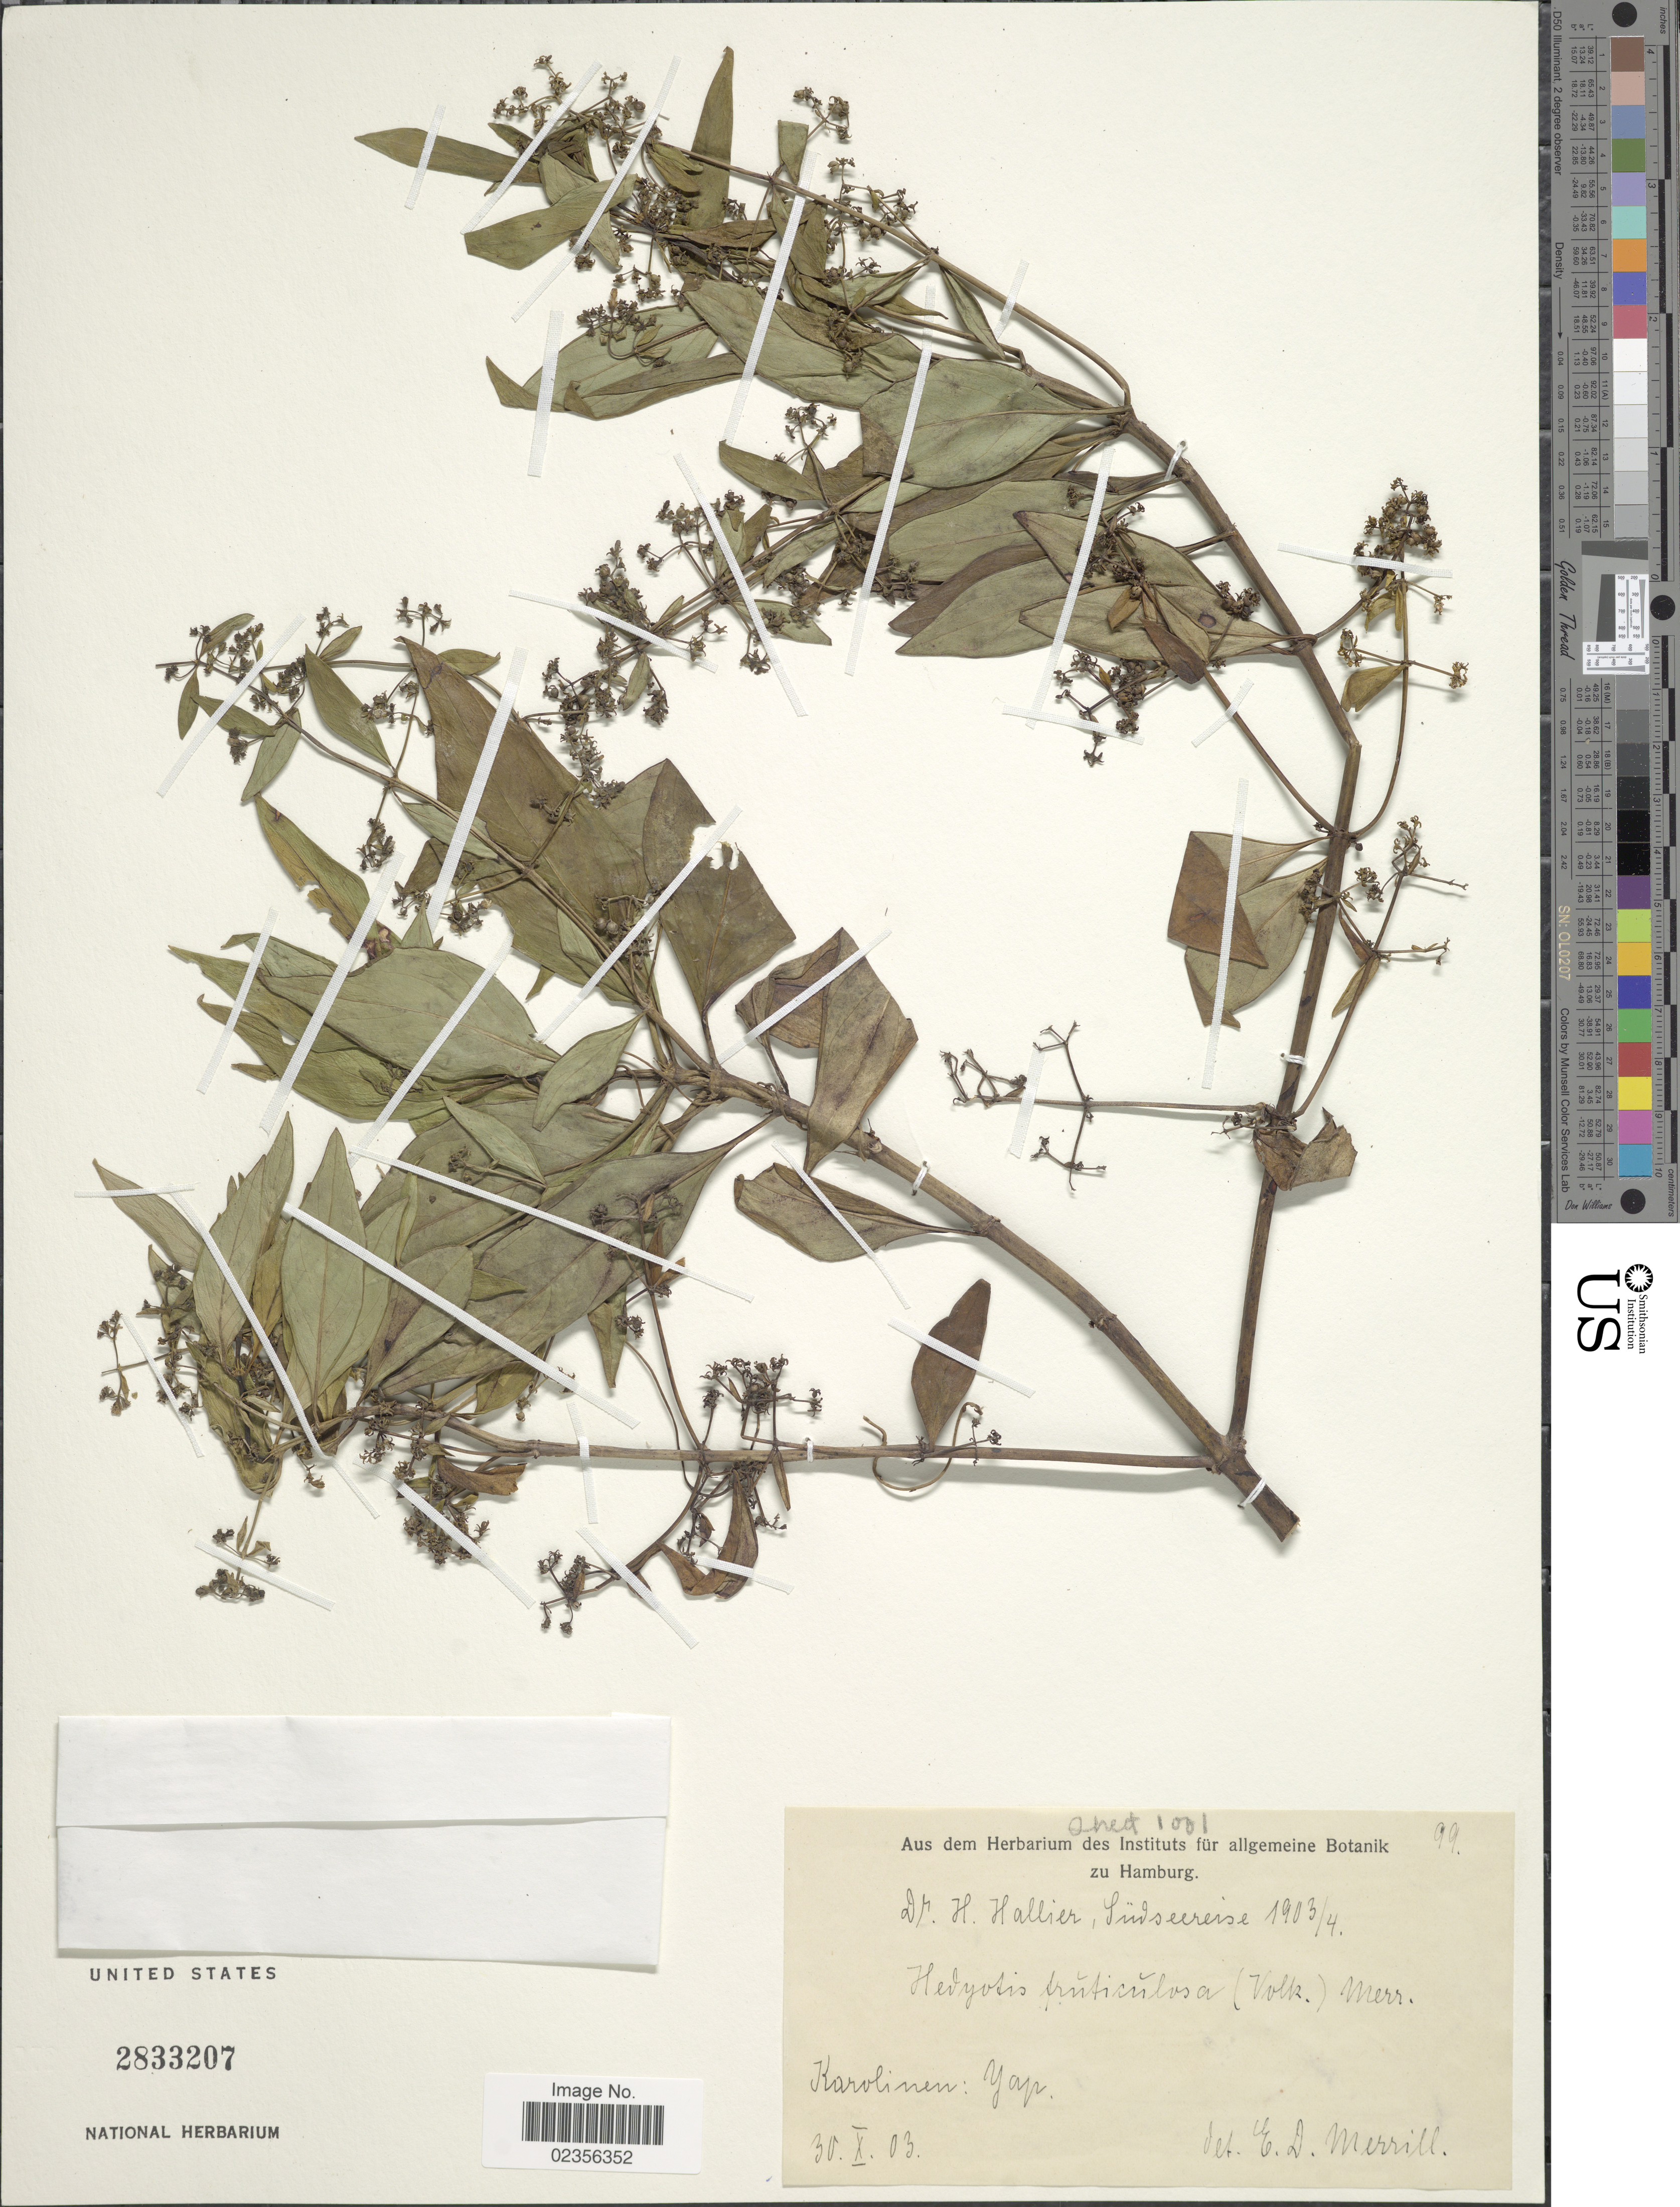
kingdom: Plantae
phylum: Tracheophyta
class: Magnoliopsida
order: Gentianales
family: Rubiaceae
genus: Hedyotis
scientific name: Hedyotis fruticulosa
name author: Volk.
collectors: H. G. Hallier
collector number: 99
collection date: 1903-10-30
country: Micronesia, Federated States of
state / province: Yap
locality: Karolinen: Yap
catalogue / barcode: US 2833207